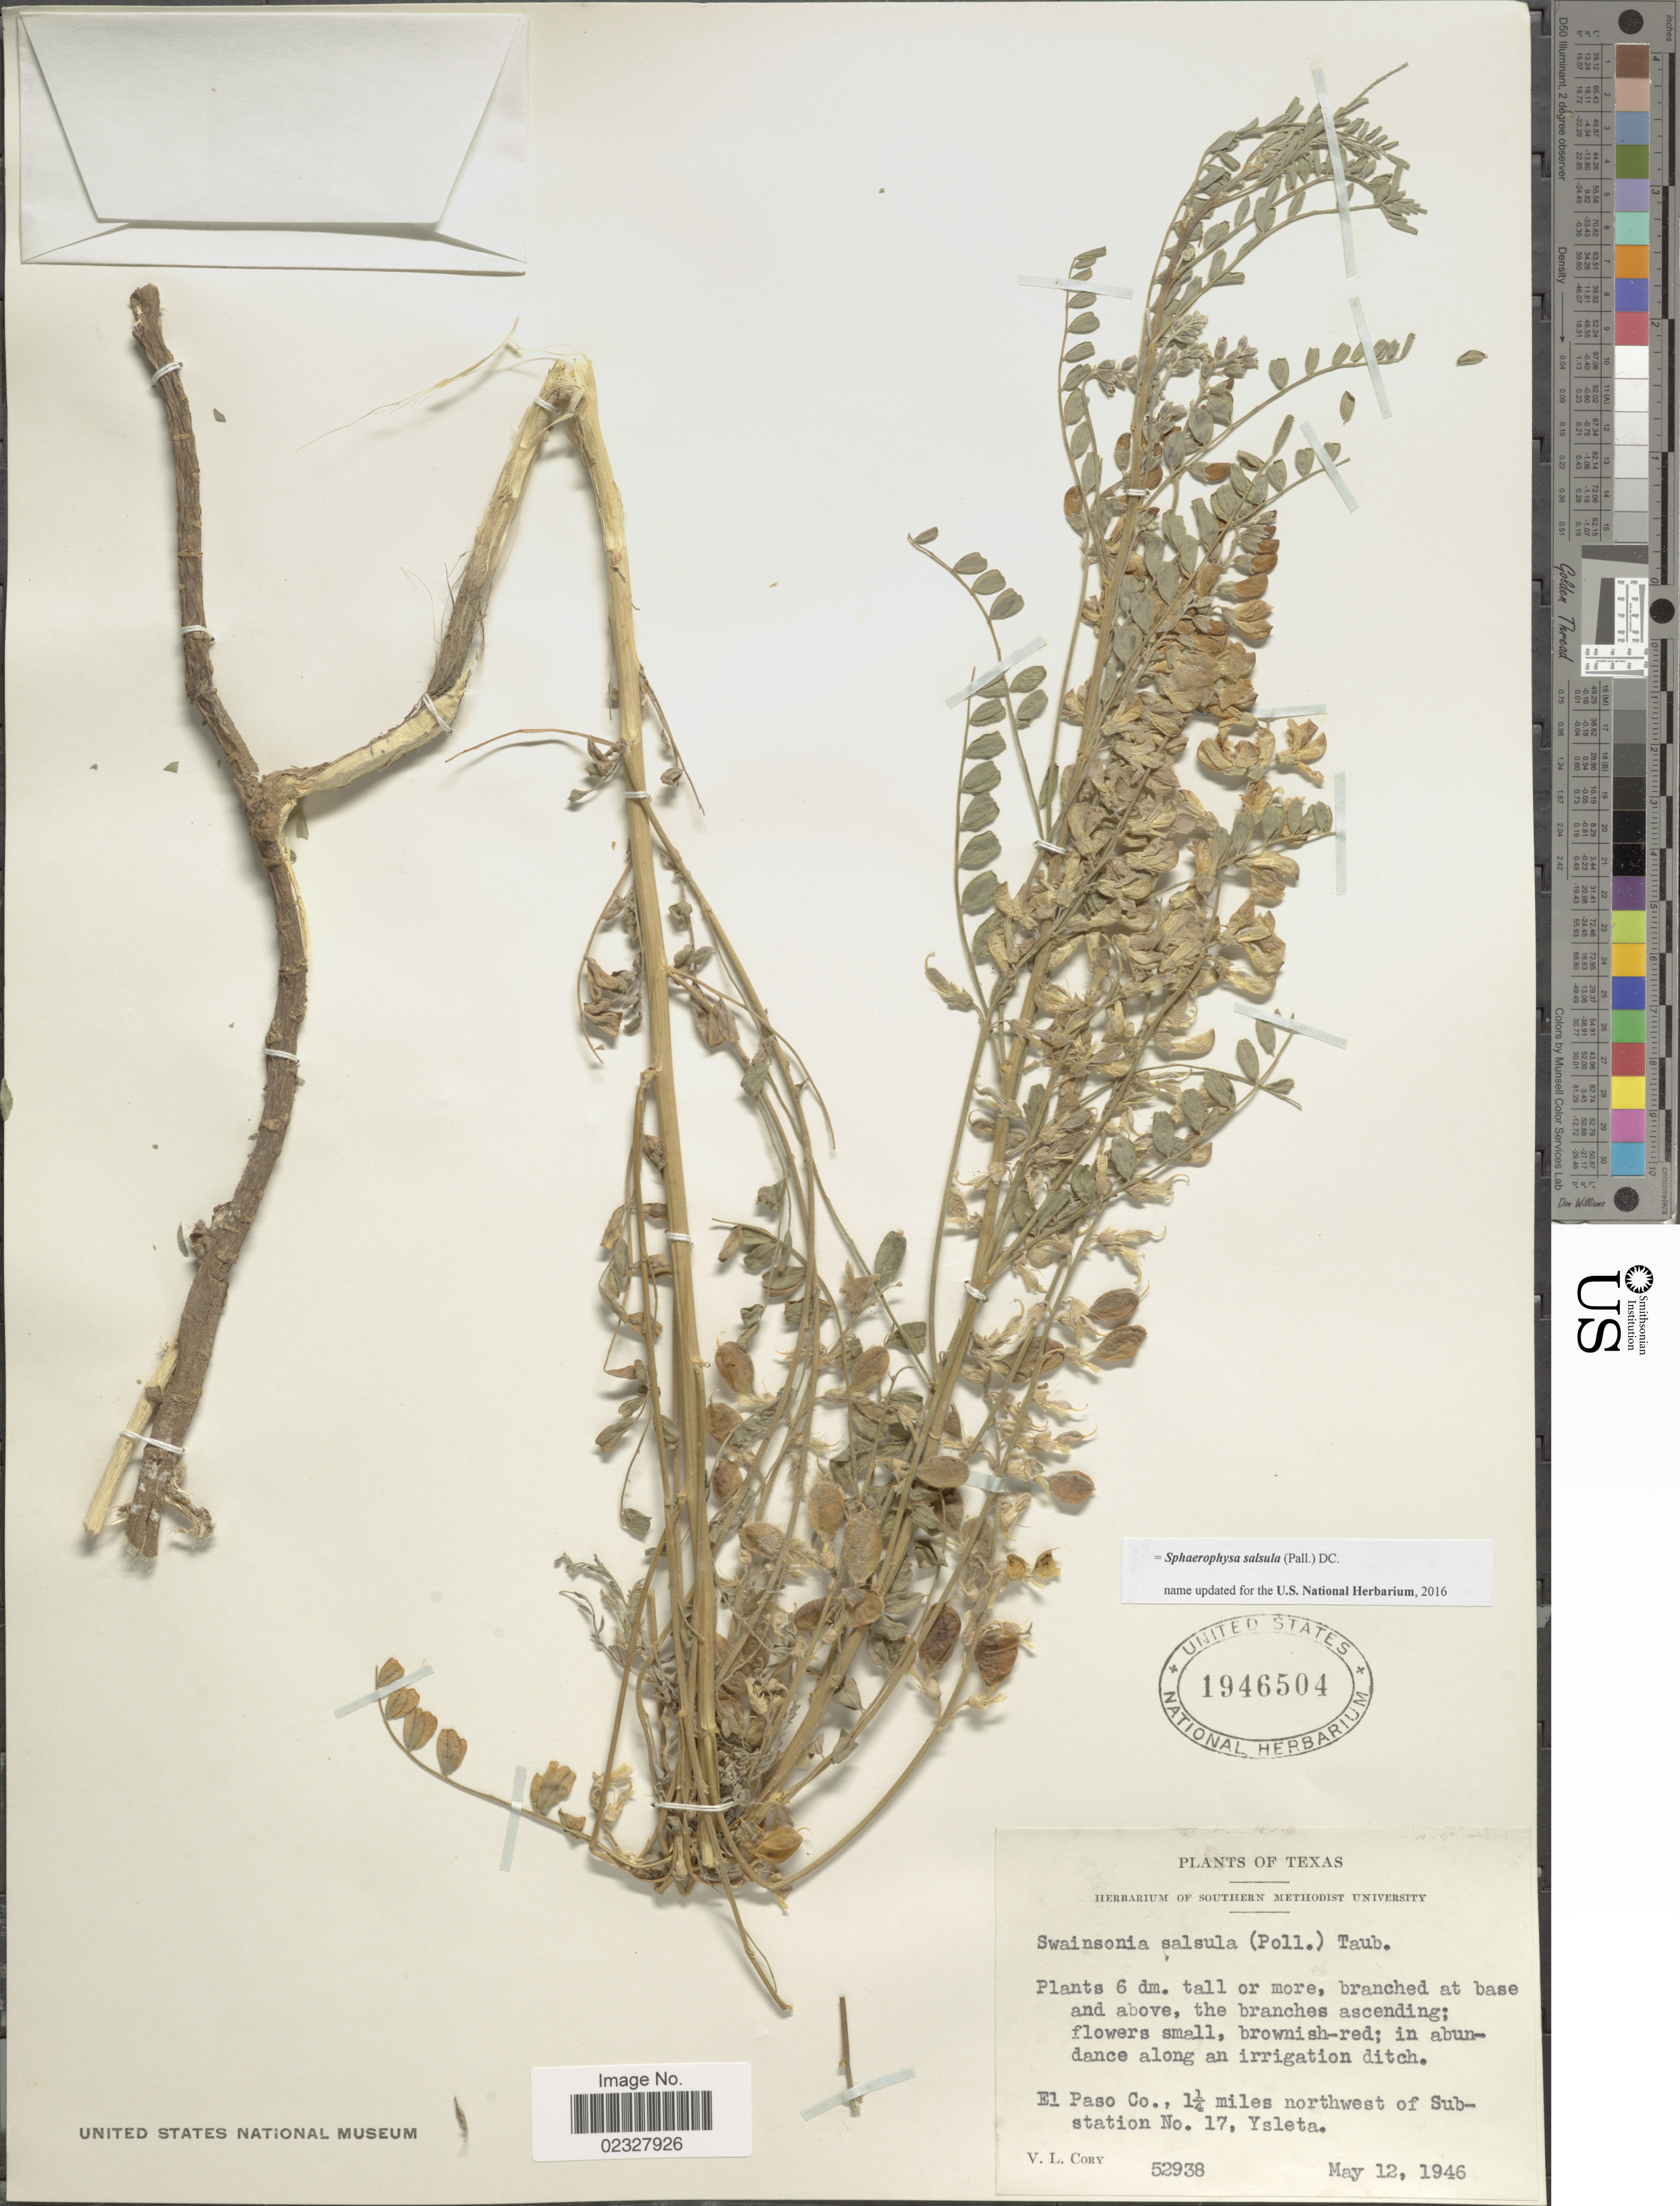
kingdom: Plantae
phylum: Tracheophyta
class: Magnoliopsida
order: Fabales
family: Fabaceae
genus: Sphaerophysa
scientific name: Sphaerophysa salsula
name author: (Pall.) DC.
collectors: V. Cory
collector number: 52938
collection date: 1946-05-12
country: United States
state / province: Texas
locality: El Paso Co.: 1¼ miles northwest of Substation No. 17, Ysleta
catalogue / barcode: US 1946504